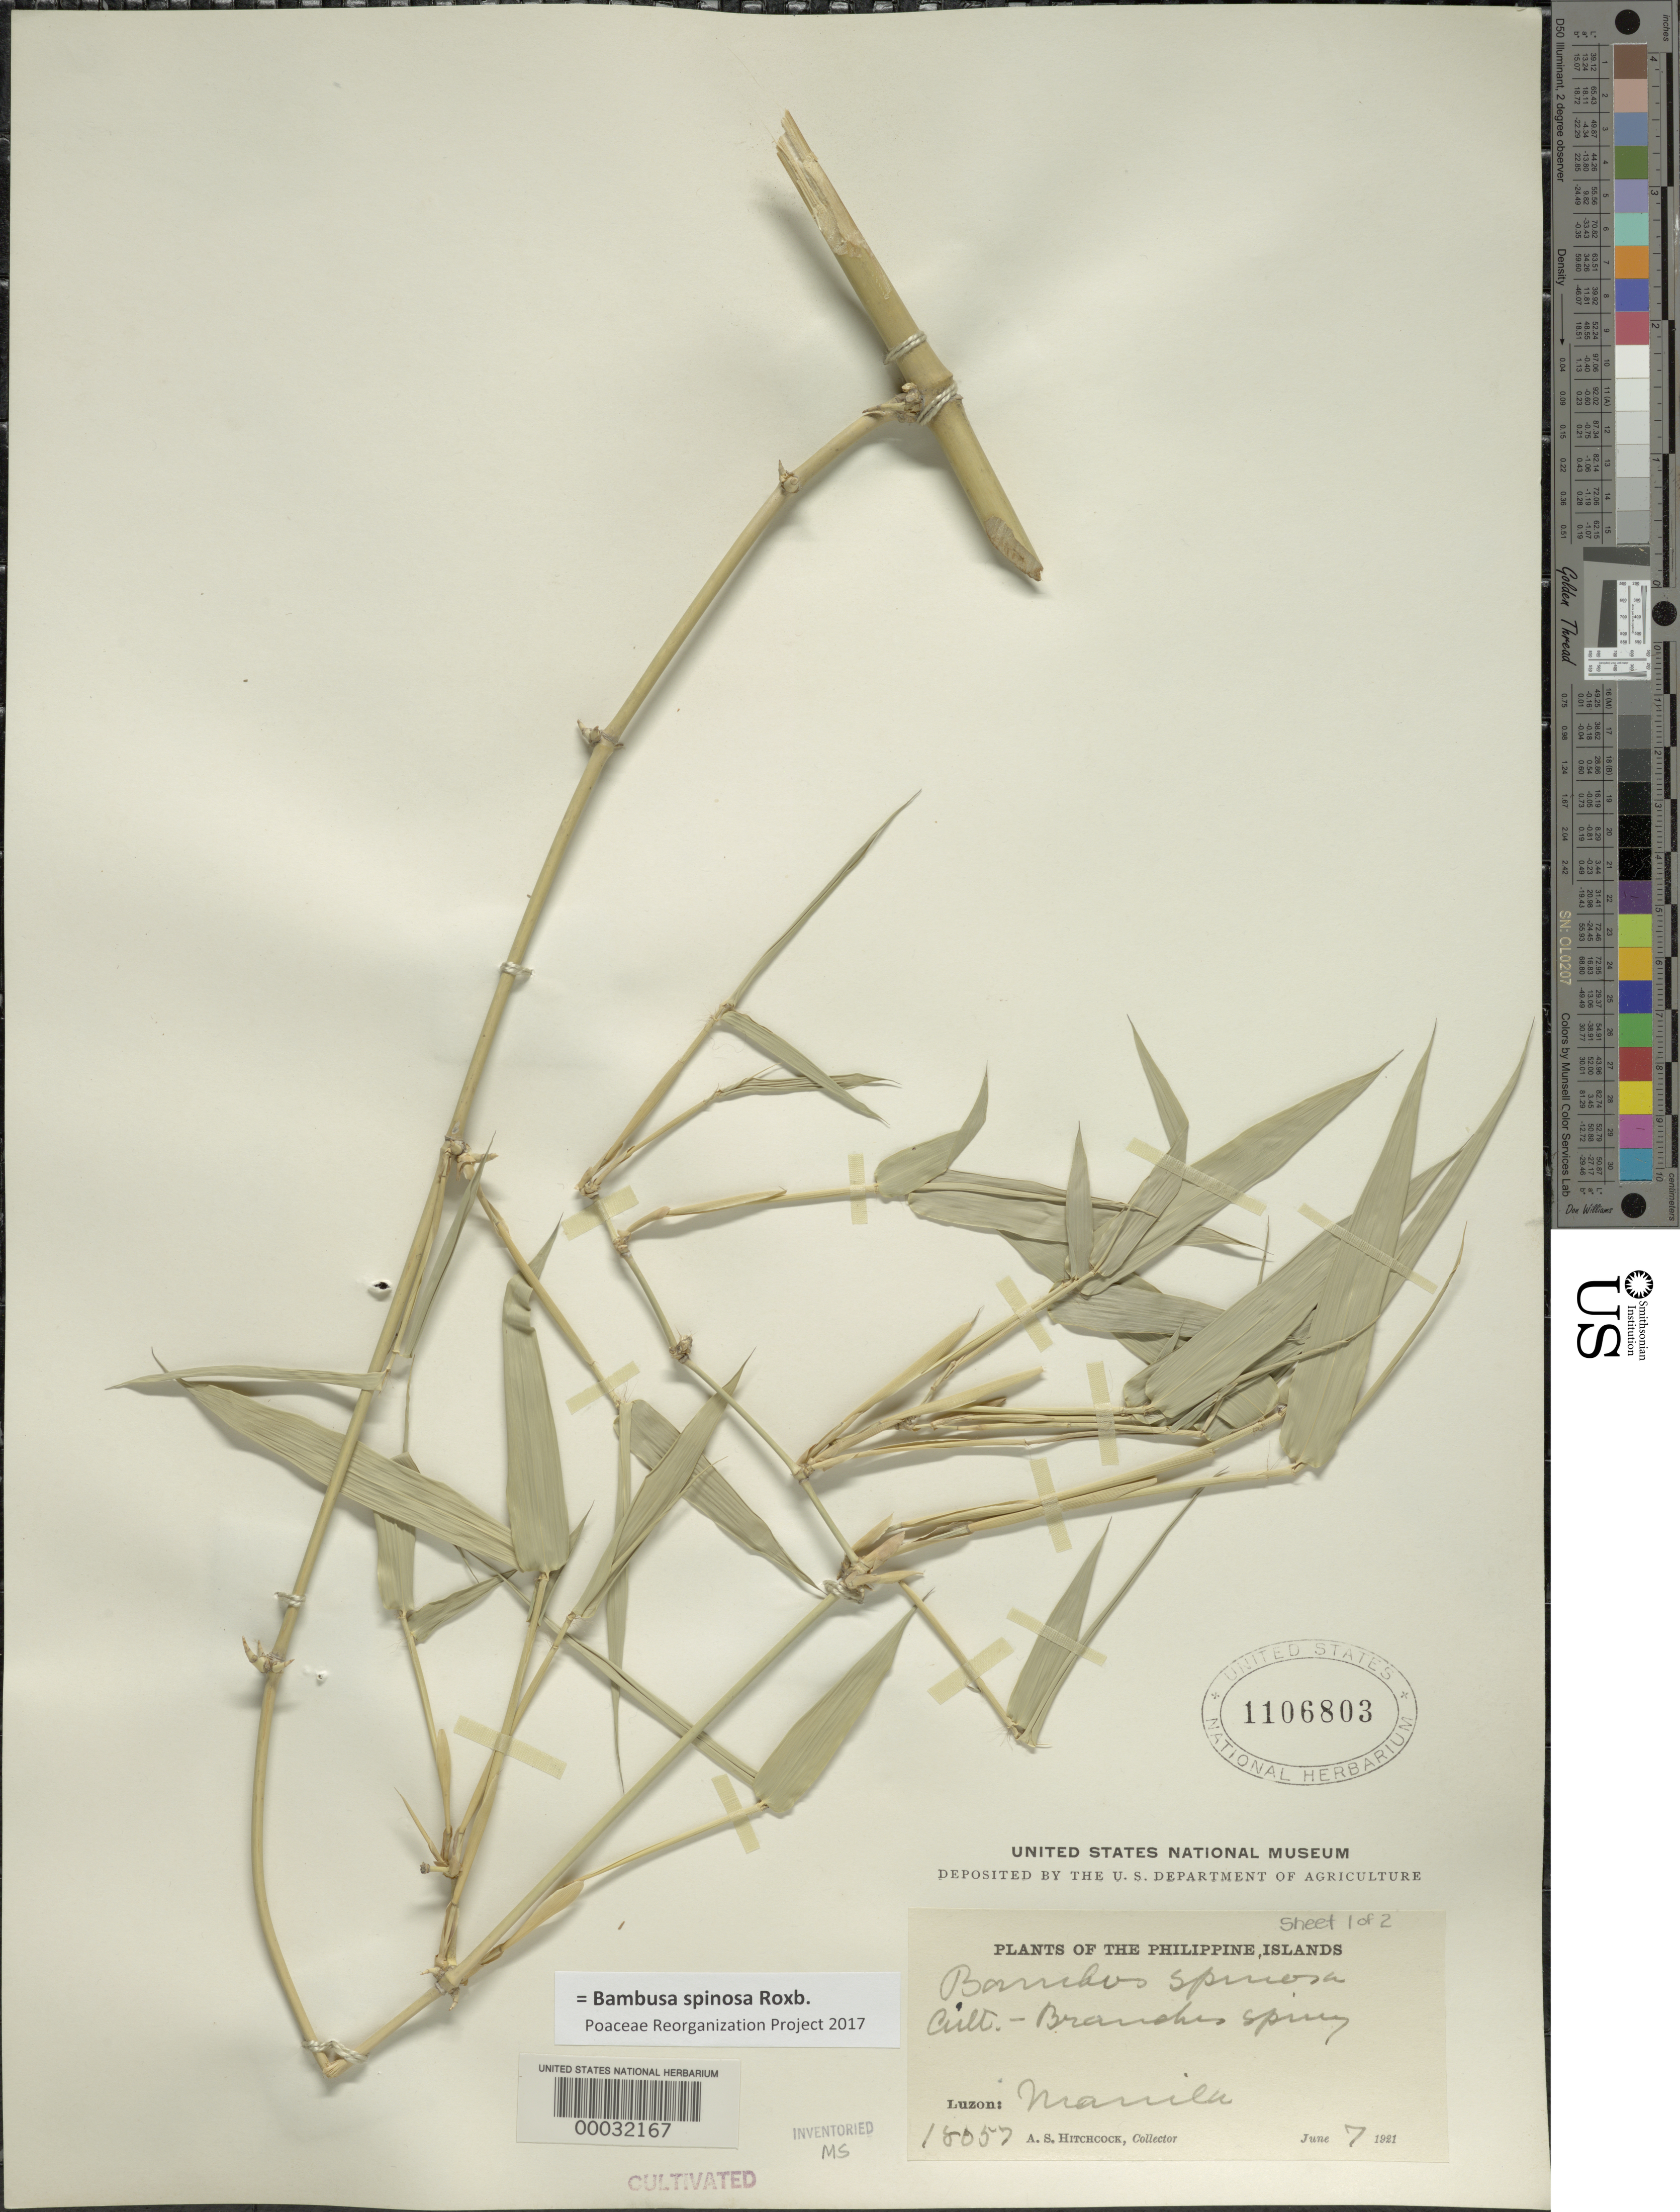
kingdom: Plantae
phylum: Tracheophyta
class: Liliopsida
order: Poales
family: Poaceae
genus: Bambusa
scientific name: Bambusa spinosa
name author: Roxb.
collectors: A. S. Hitchcock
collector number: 18057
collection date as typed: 07 Jun 1921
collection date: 1921-06-07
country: Philippines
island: Luzon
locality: Manila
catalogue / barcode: US 1106803